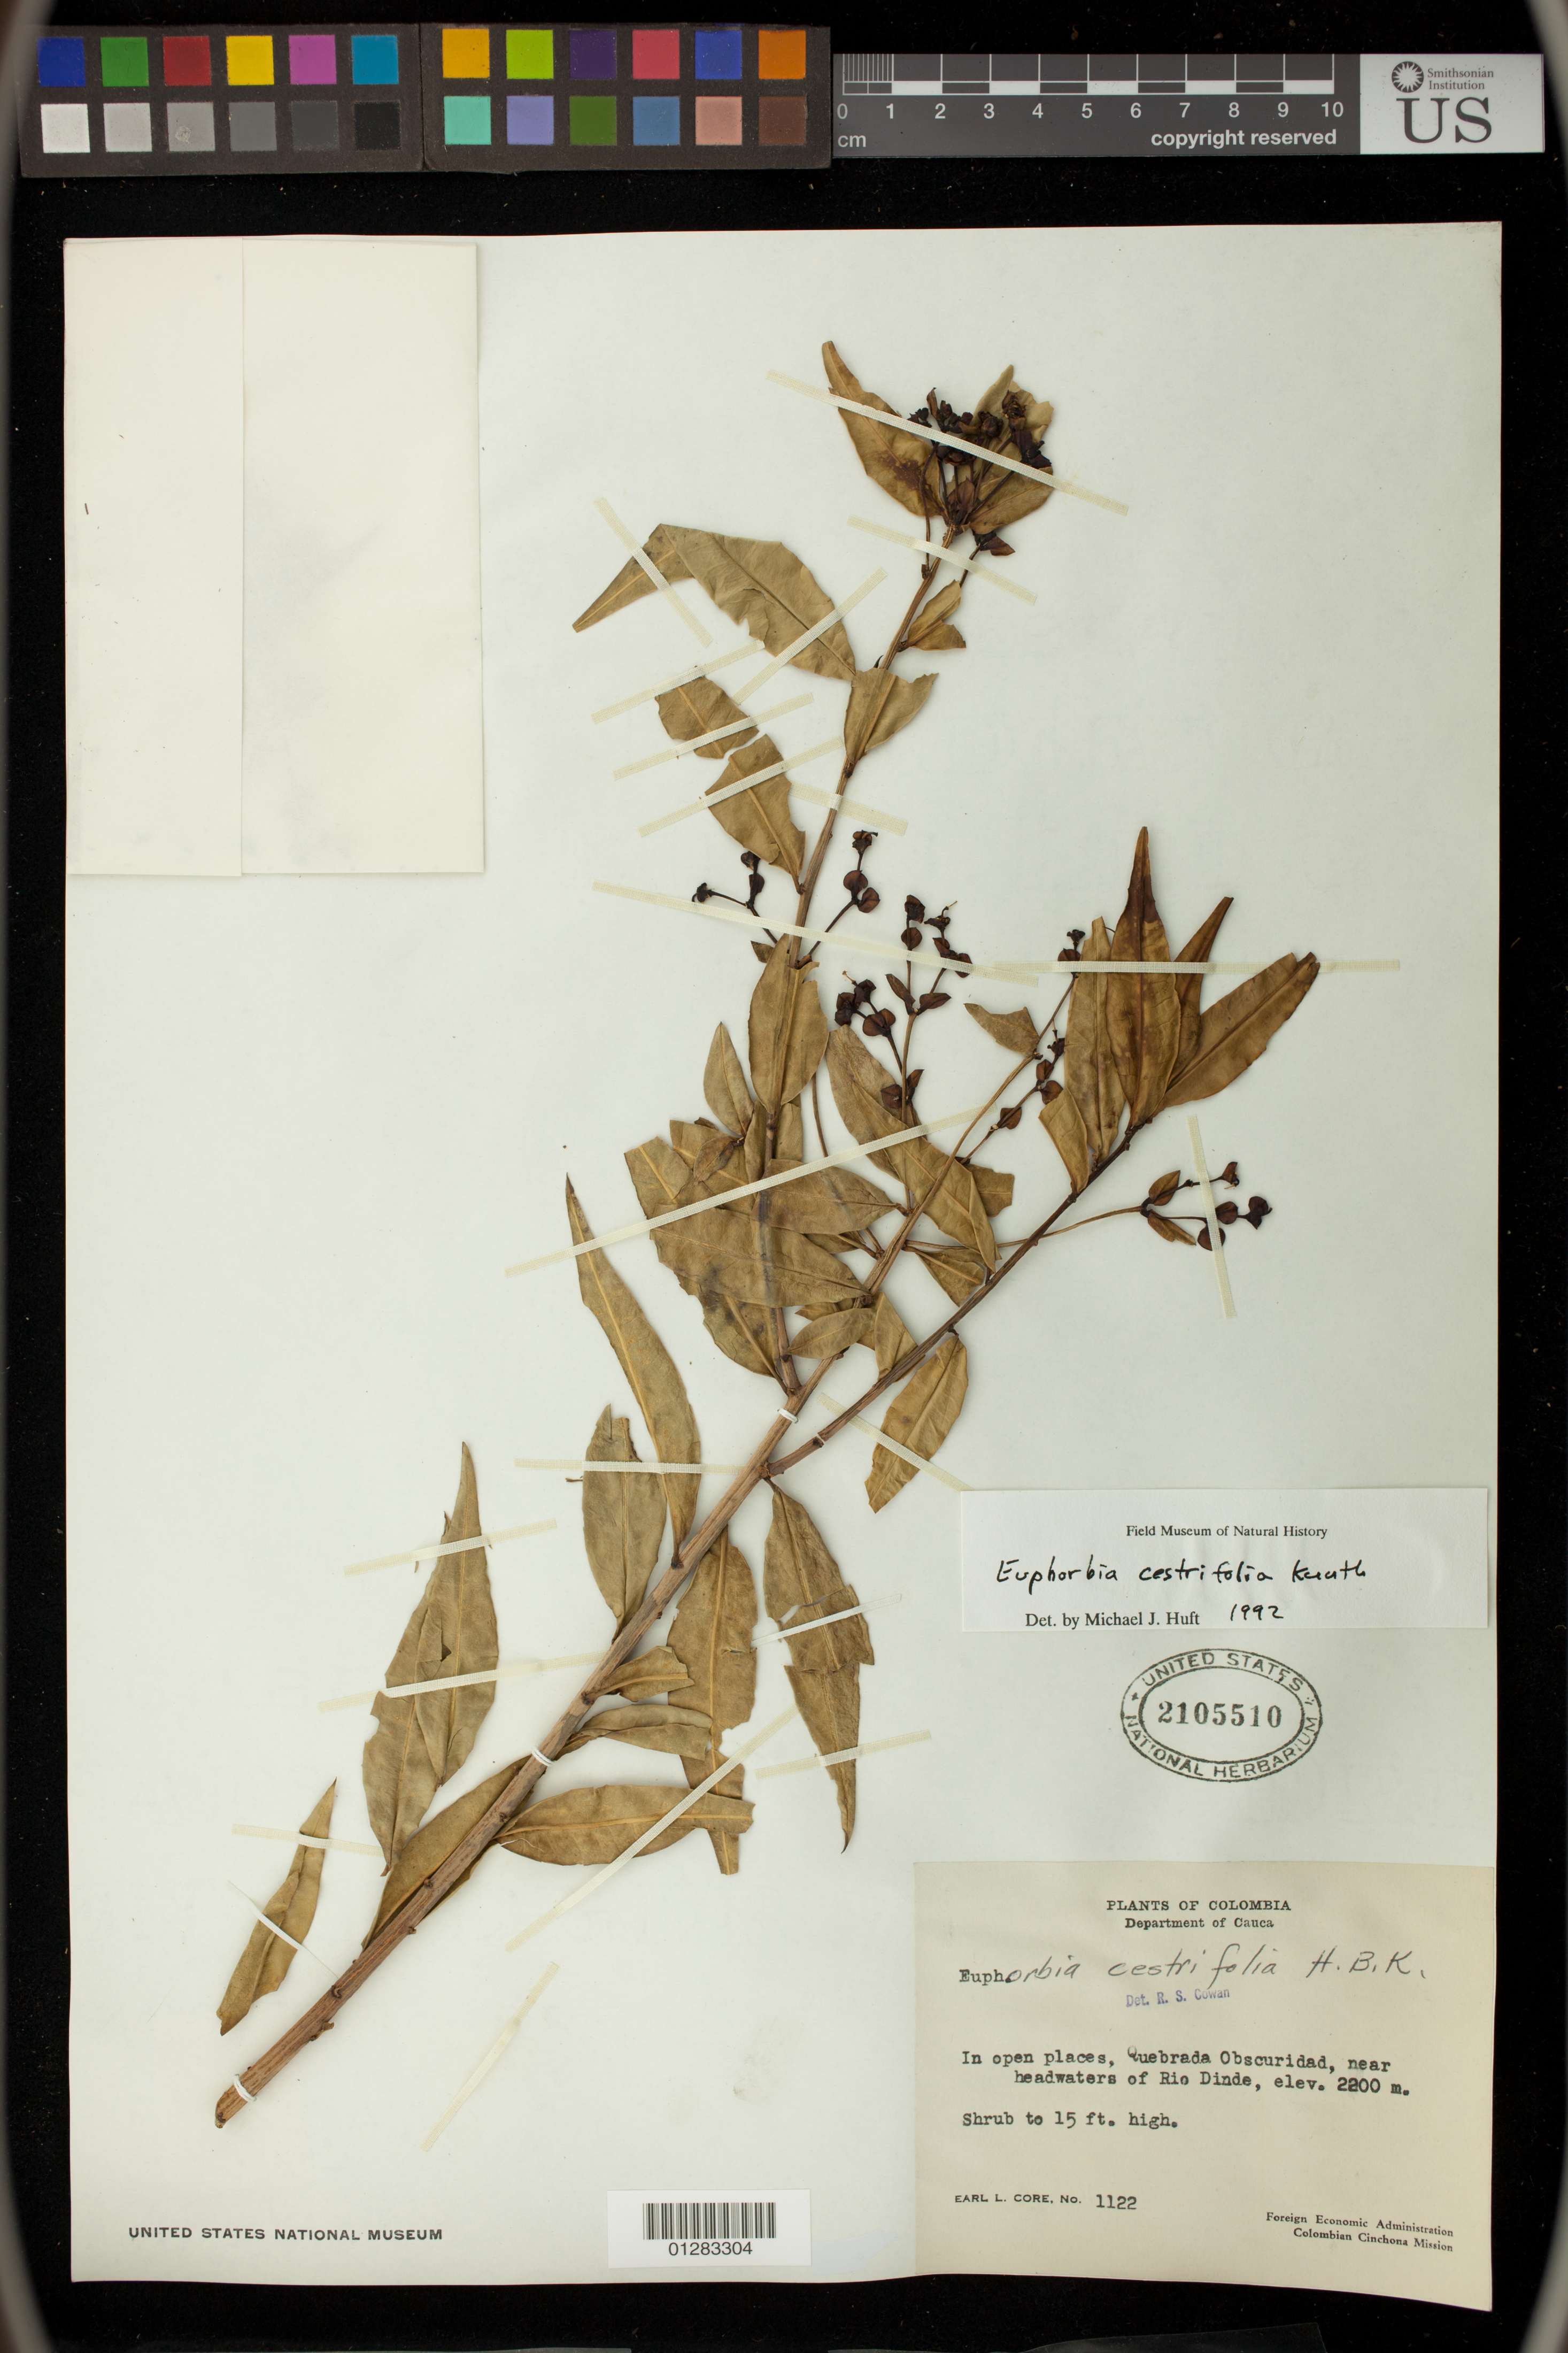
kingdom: Plantae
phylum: Tracheophyta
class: Magnoliopsida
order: Malpighiales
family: Euphorbiaceae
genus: Euphorbia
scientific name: Euphorbia cotinifolia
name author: L.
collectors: E. L. Core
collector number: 1122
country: Colombia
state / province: Cauca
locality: Quebrada Obscuridad, near headwaters of Rio Dinde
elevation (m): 2200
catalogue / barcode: US 2105510